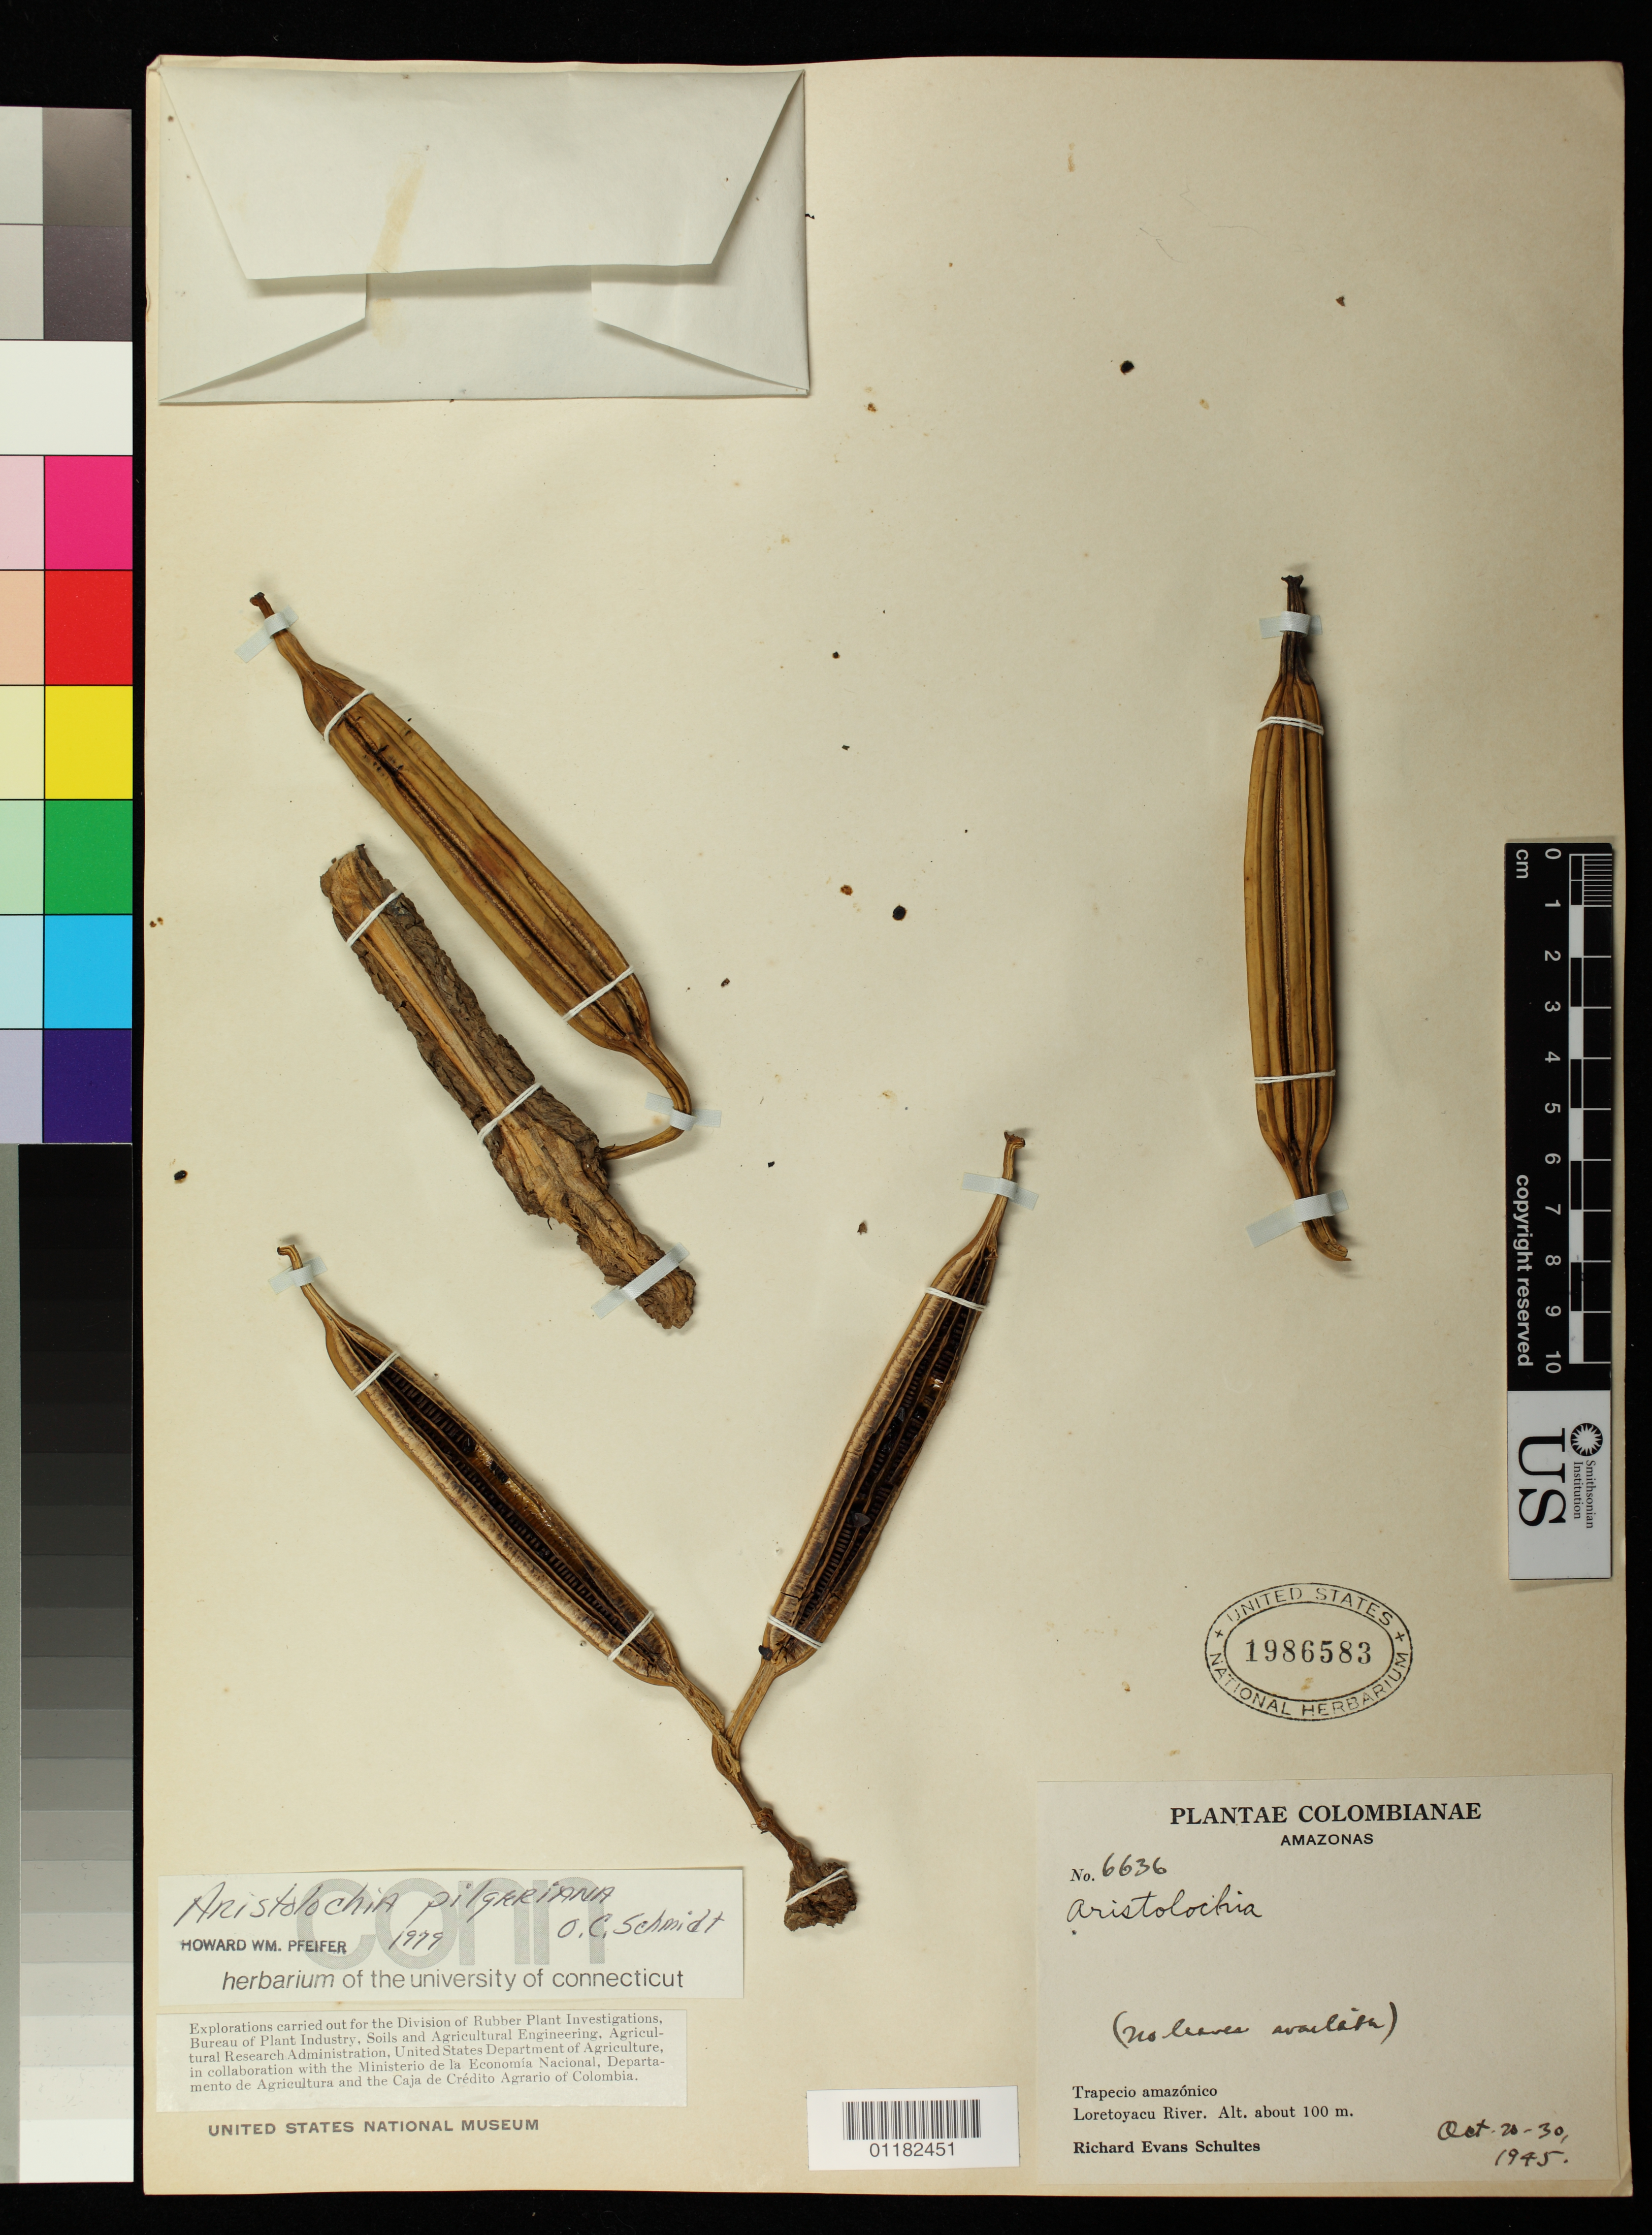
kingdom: Plantae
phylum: Tracheophyta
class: Magnoliopsida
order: Piperales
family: Aristolochiaceae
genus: Aristolochia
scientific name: Aristolochia pilgeriana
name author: O.C. Schmidt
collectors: R. E. Schultes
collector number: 6636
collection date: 1945-10-24/1945-10-30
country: Colombia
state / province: Amazônas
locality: Loretoyacu River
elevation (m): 100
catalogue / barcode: US 1986583